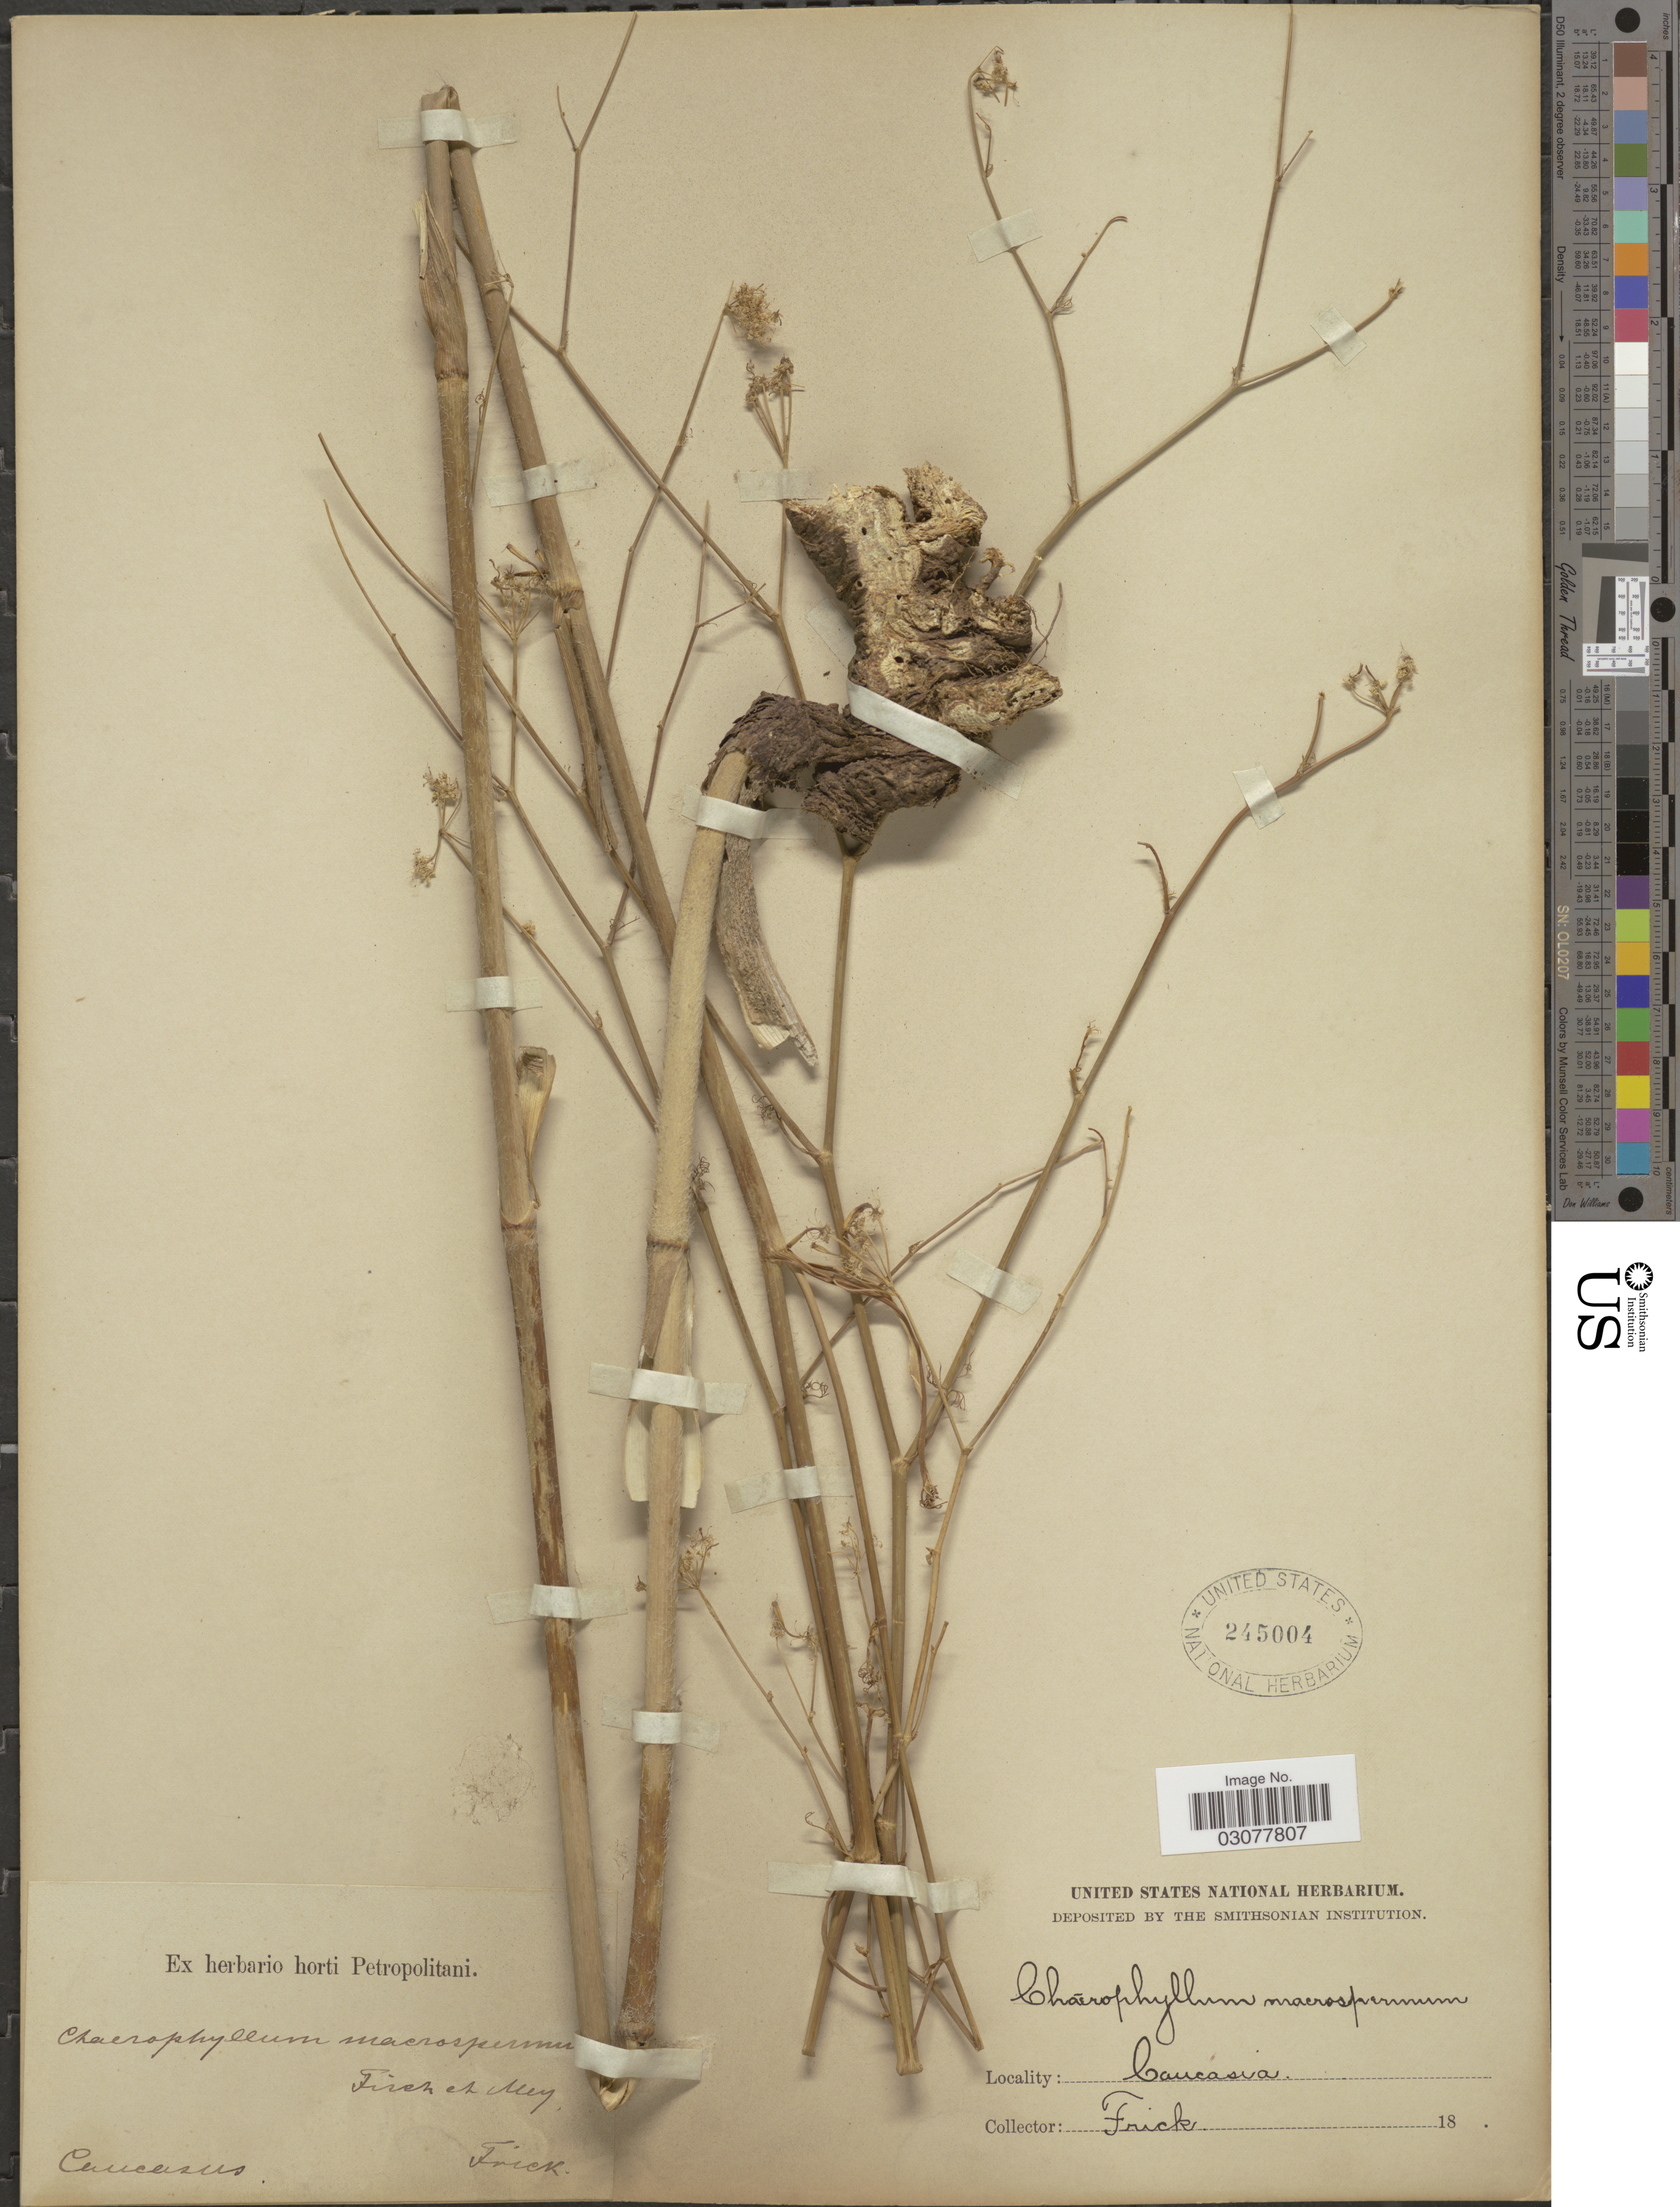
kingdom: Plantae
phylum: Tracheophyta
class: Magnoliopsida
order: Apiales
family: Apiaceae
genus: Chaerophyllum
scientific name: Chaerophyllum macrospermum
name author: (Willd. ex Spreng.) Fisch. & C.A. Mey. ex Hohen.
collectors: Frick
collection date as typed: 18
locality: Caucasia.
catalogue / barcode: US 245004